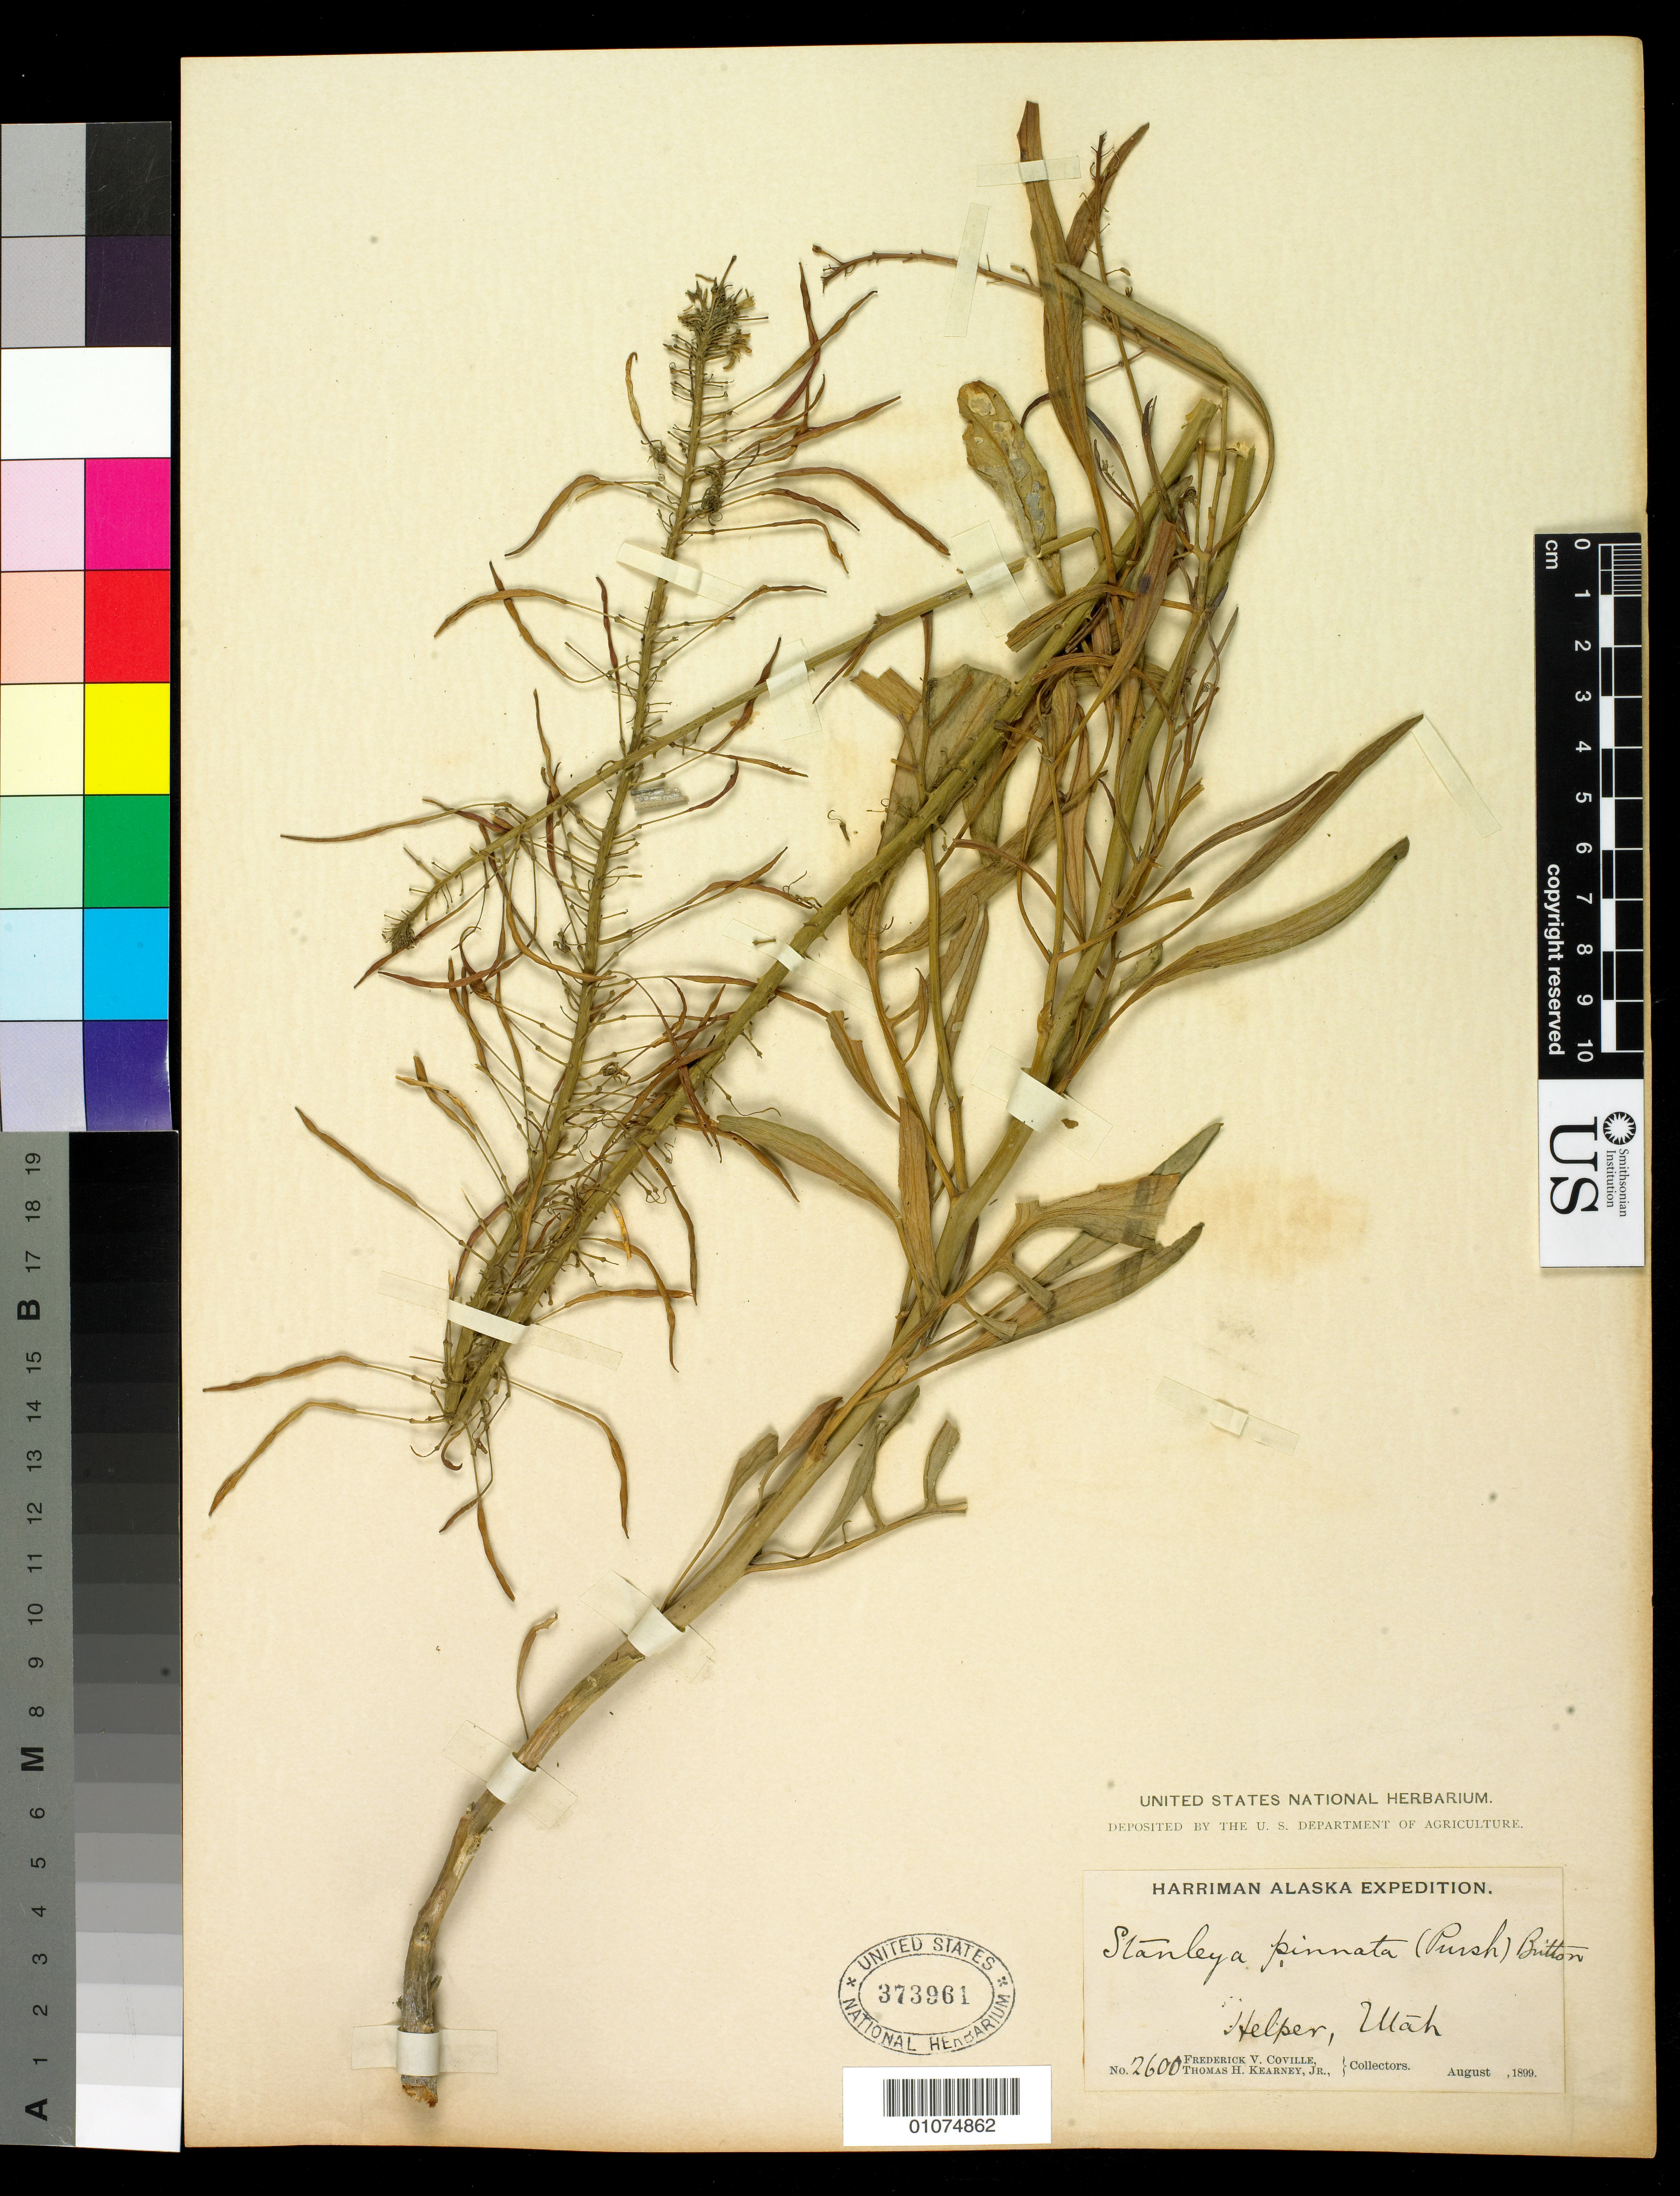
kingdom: Plantae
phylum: Tracheophyta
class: Magnoliopsida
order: Brassicales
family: Brassicaceae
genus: Stanleya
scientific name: Stanleya pinnata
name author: (Pursh) Britton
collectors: F. V. Coville, T. H. Kearney & T. H. Kearney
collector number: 2600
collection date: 1899-08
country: United States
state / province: Utah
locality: Helper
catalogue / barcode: US 373961